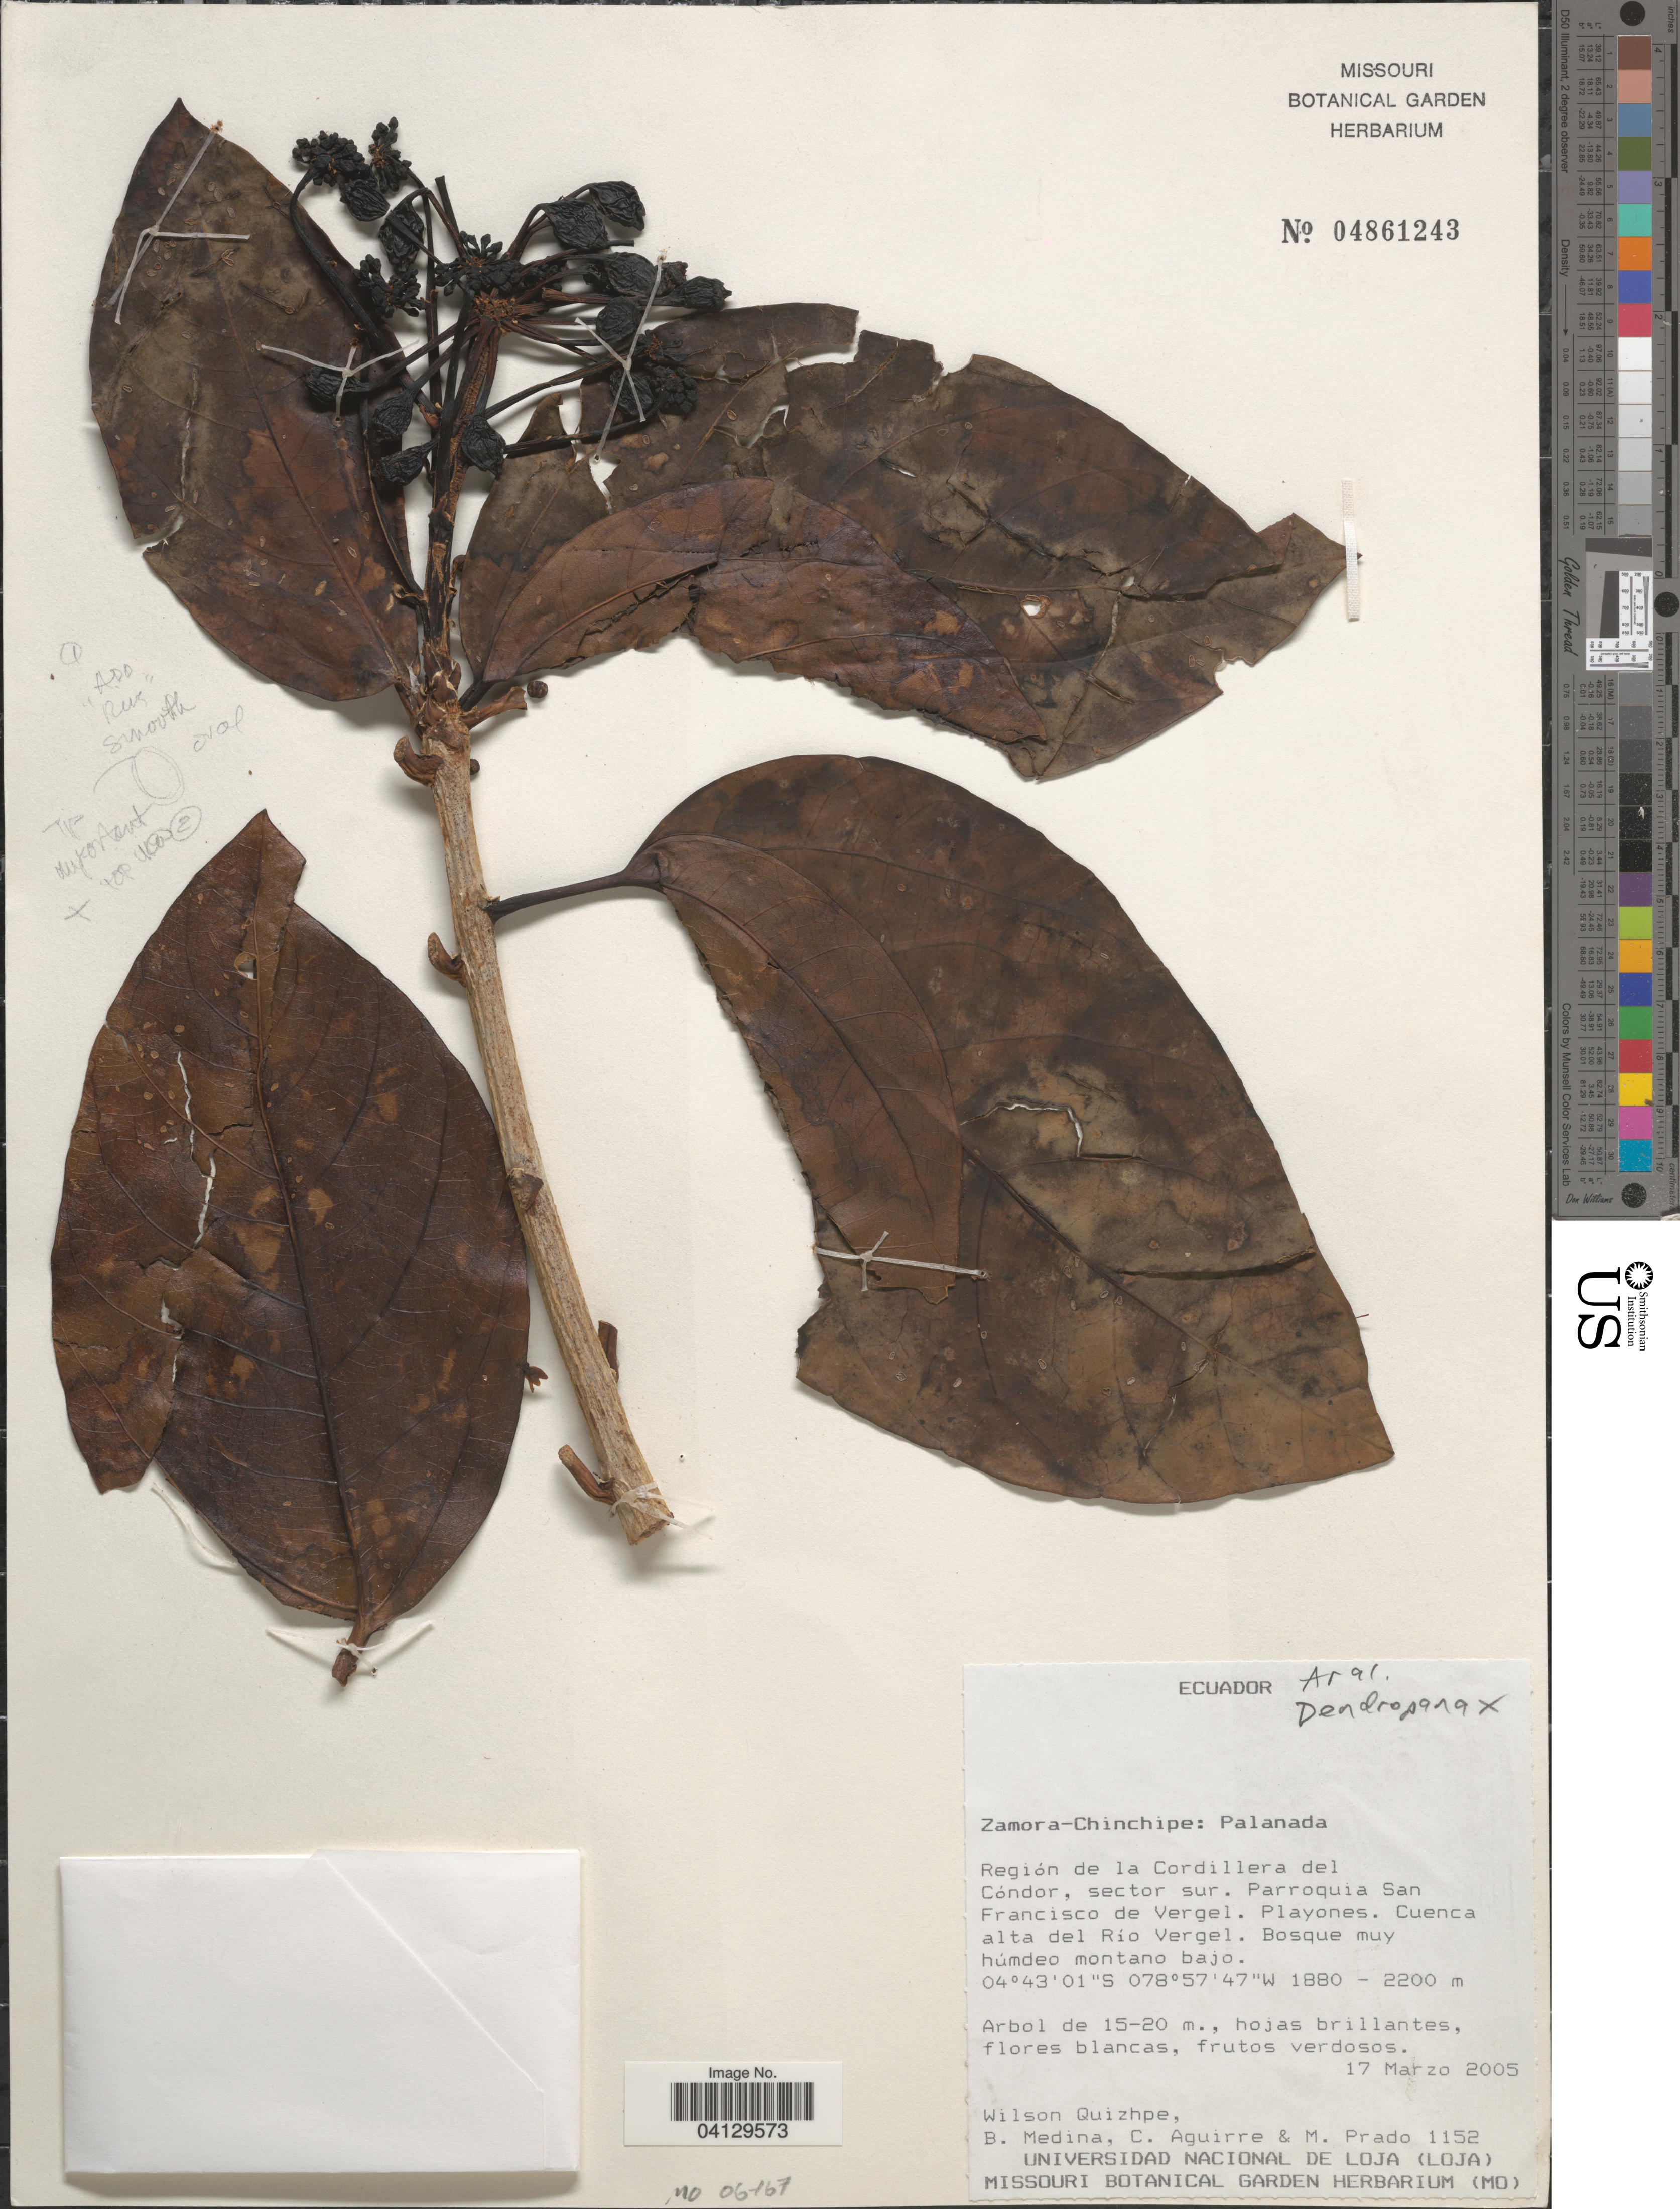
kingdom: Plantae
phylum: Tracheophyta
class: Magnoliopsida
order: Apiales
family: Araliaceae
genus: Dendropanax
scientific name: Dendropanax sp.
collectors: W. Quizhpe, B. Medina, C. Aguirre & M. Prado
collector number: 1152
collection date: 2005-03-17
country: Ecuador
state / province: Zamora-Chinchipe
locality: Región de la Cordillera del Cóndor, sector sur. Parroquia San Francisco de Vergel. Playones. Cuenca alta del Río Vergel.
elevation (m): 1880